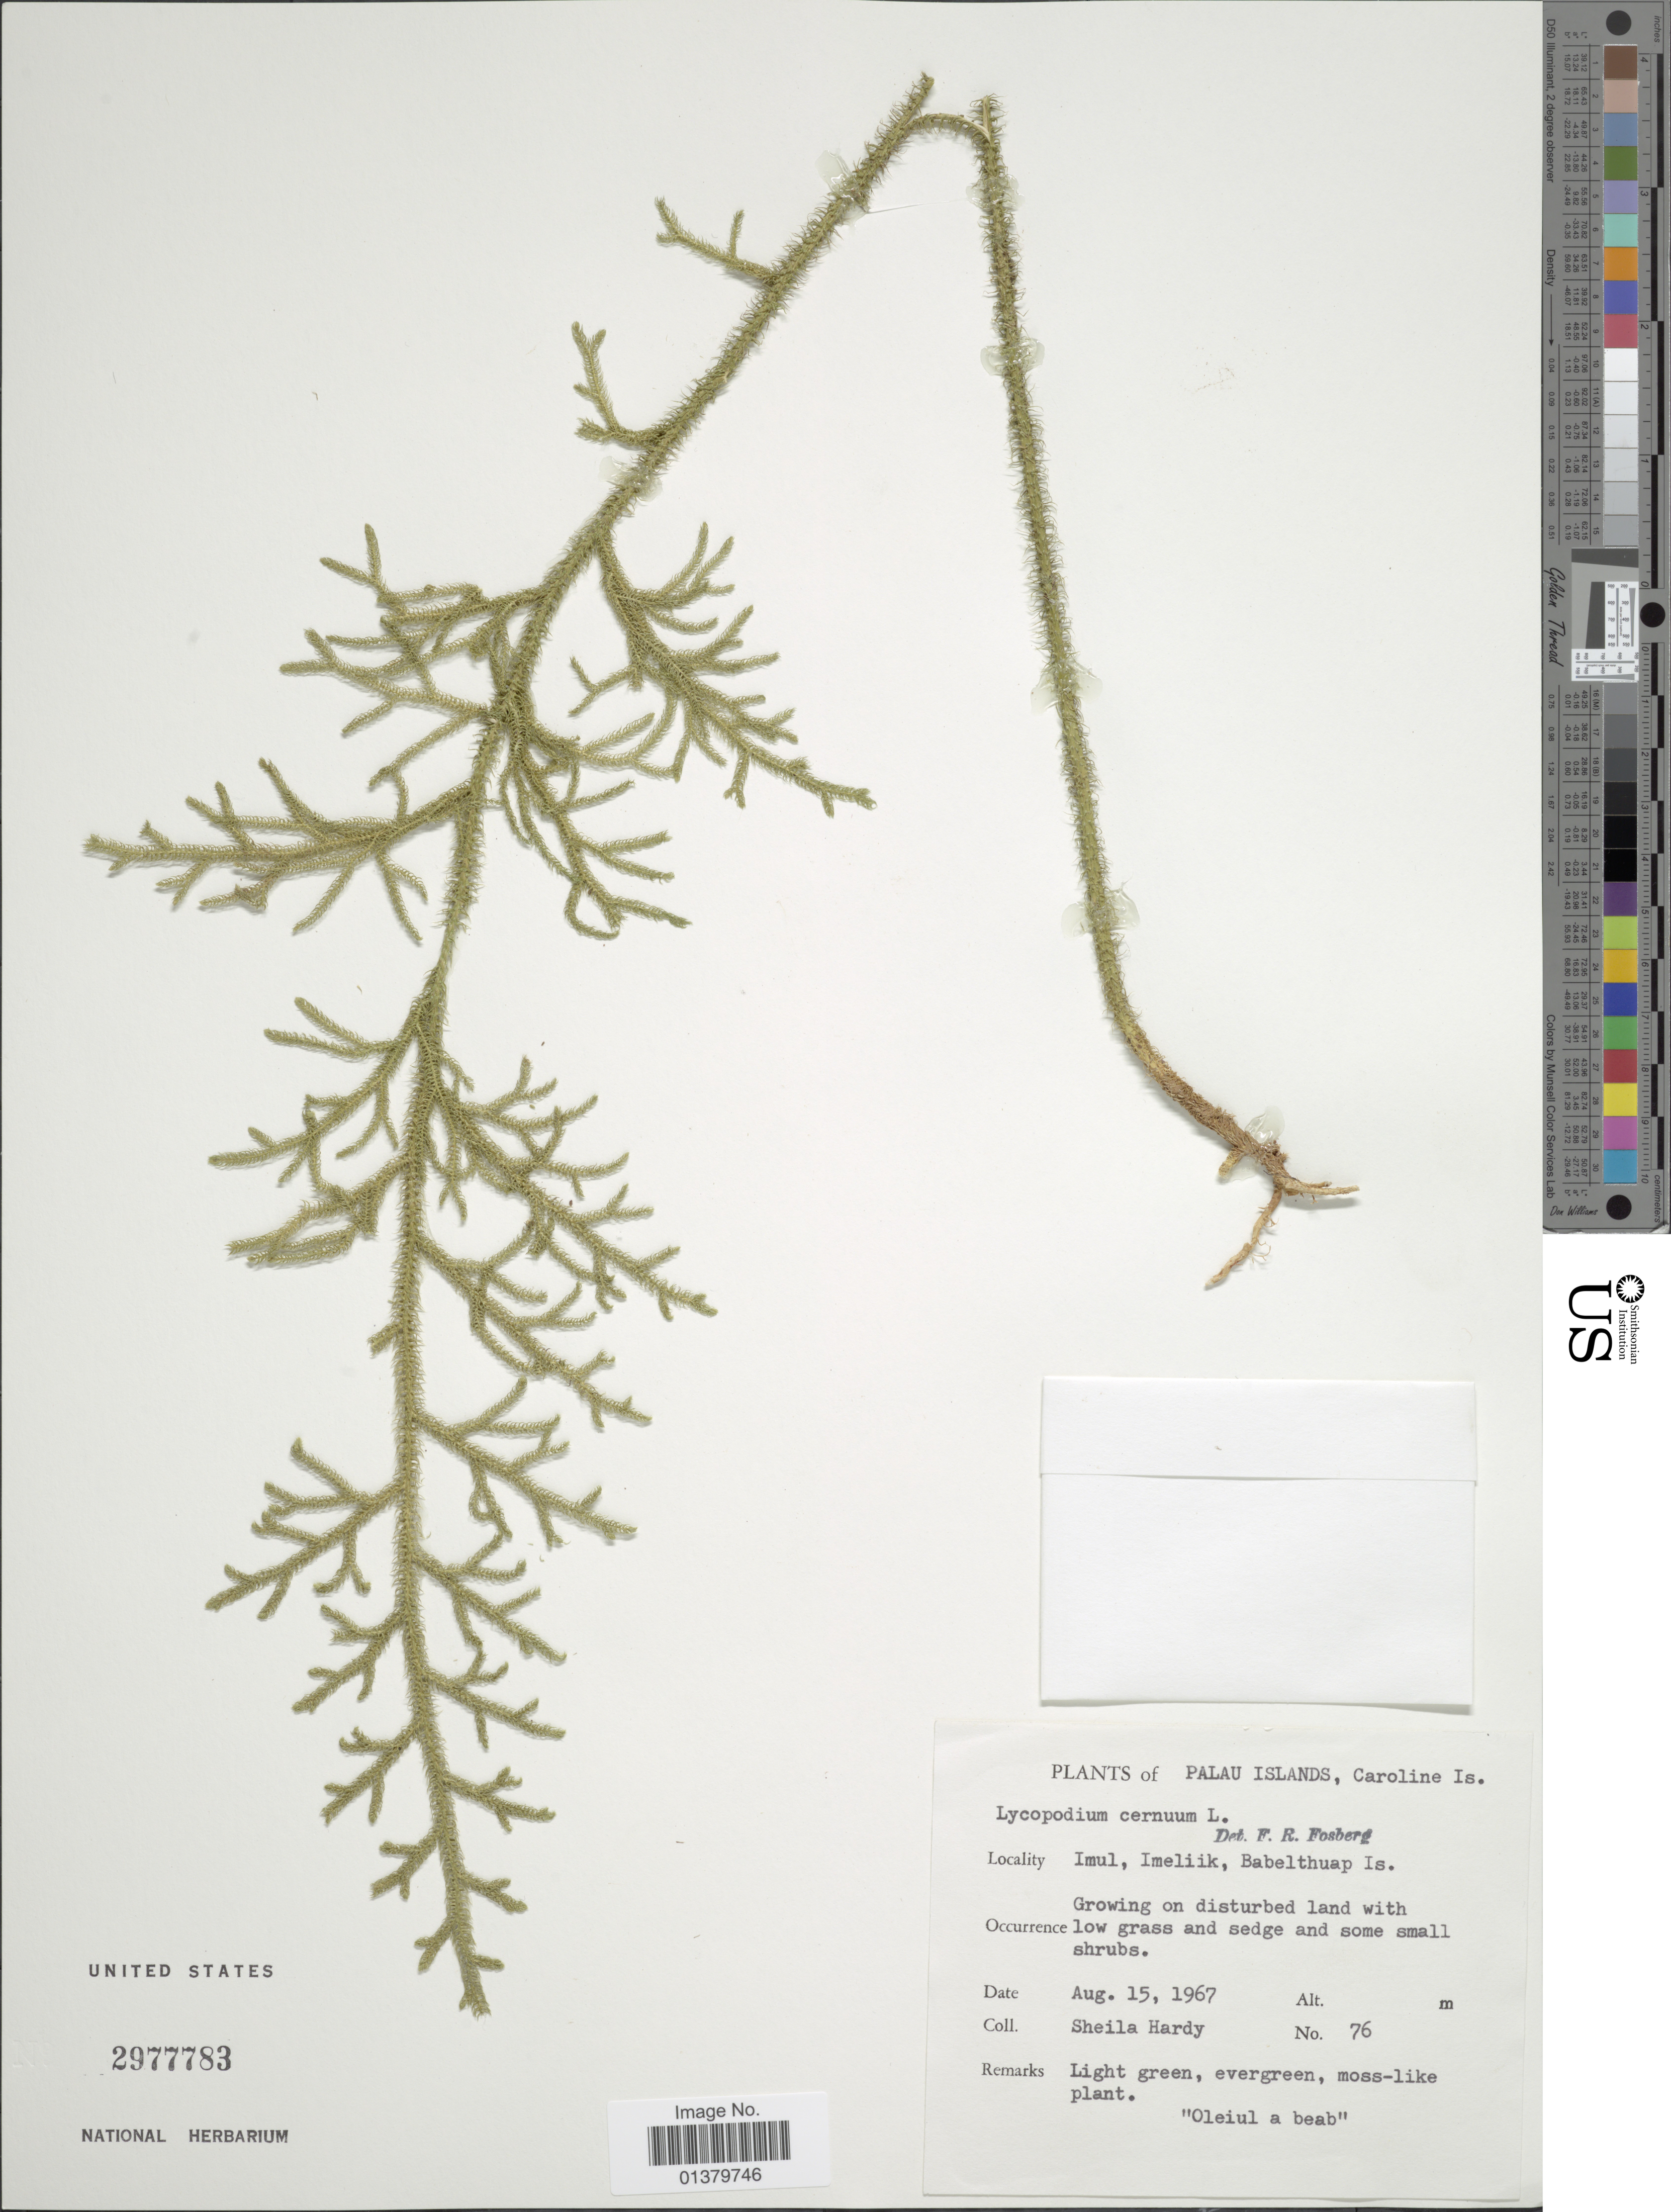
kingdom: Plantae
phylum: Tracheophyta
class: Lycopodiopsida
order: Lycopodiales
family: Lycopodiaceae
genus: Palhinhaea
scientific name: Palhinhaea cernua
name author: (L.) Vasc. & Franco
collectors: S. Hardy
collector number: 76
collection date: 1967-08-15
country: Palau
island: Babeldaob [Babelthuap]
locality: Palau Islands, Caroline Is. Imul, Imeliik, Babelthuap Is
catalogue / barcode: US 2977783